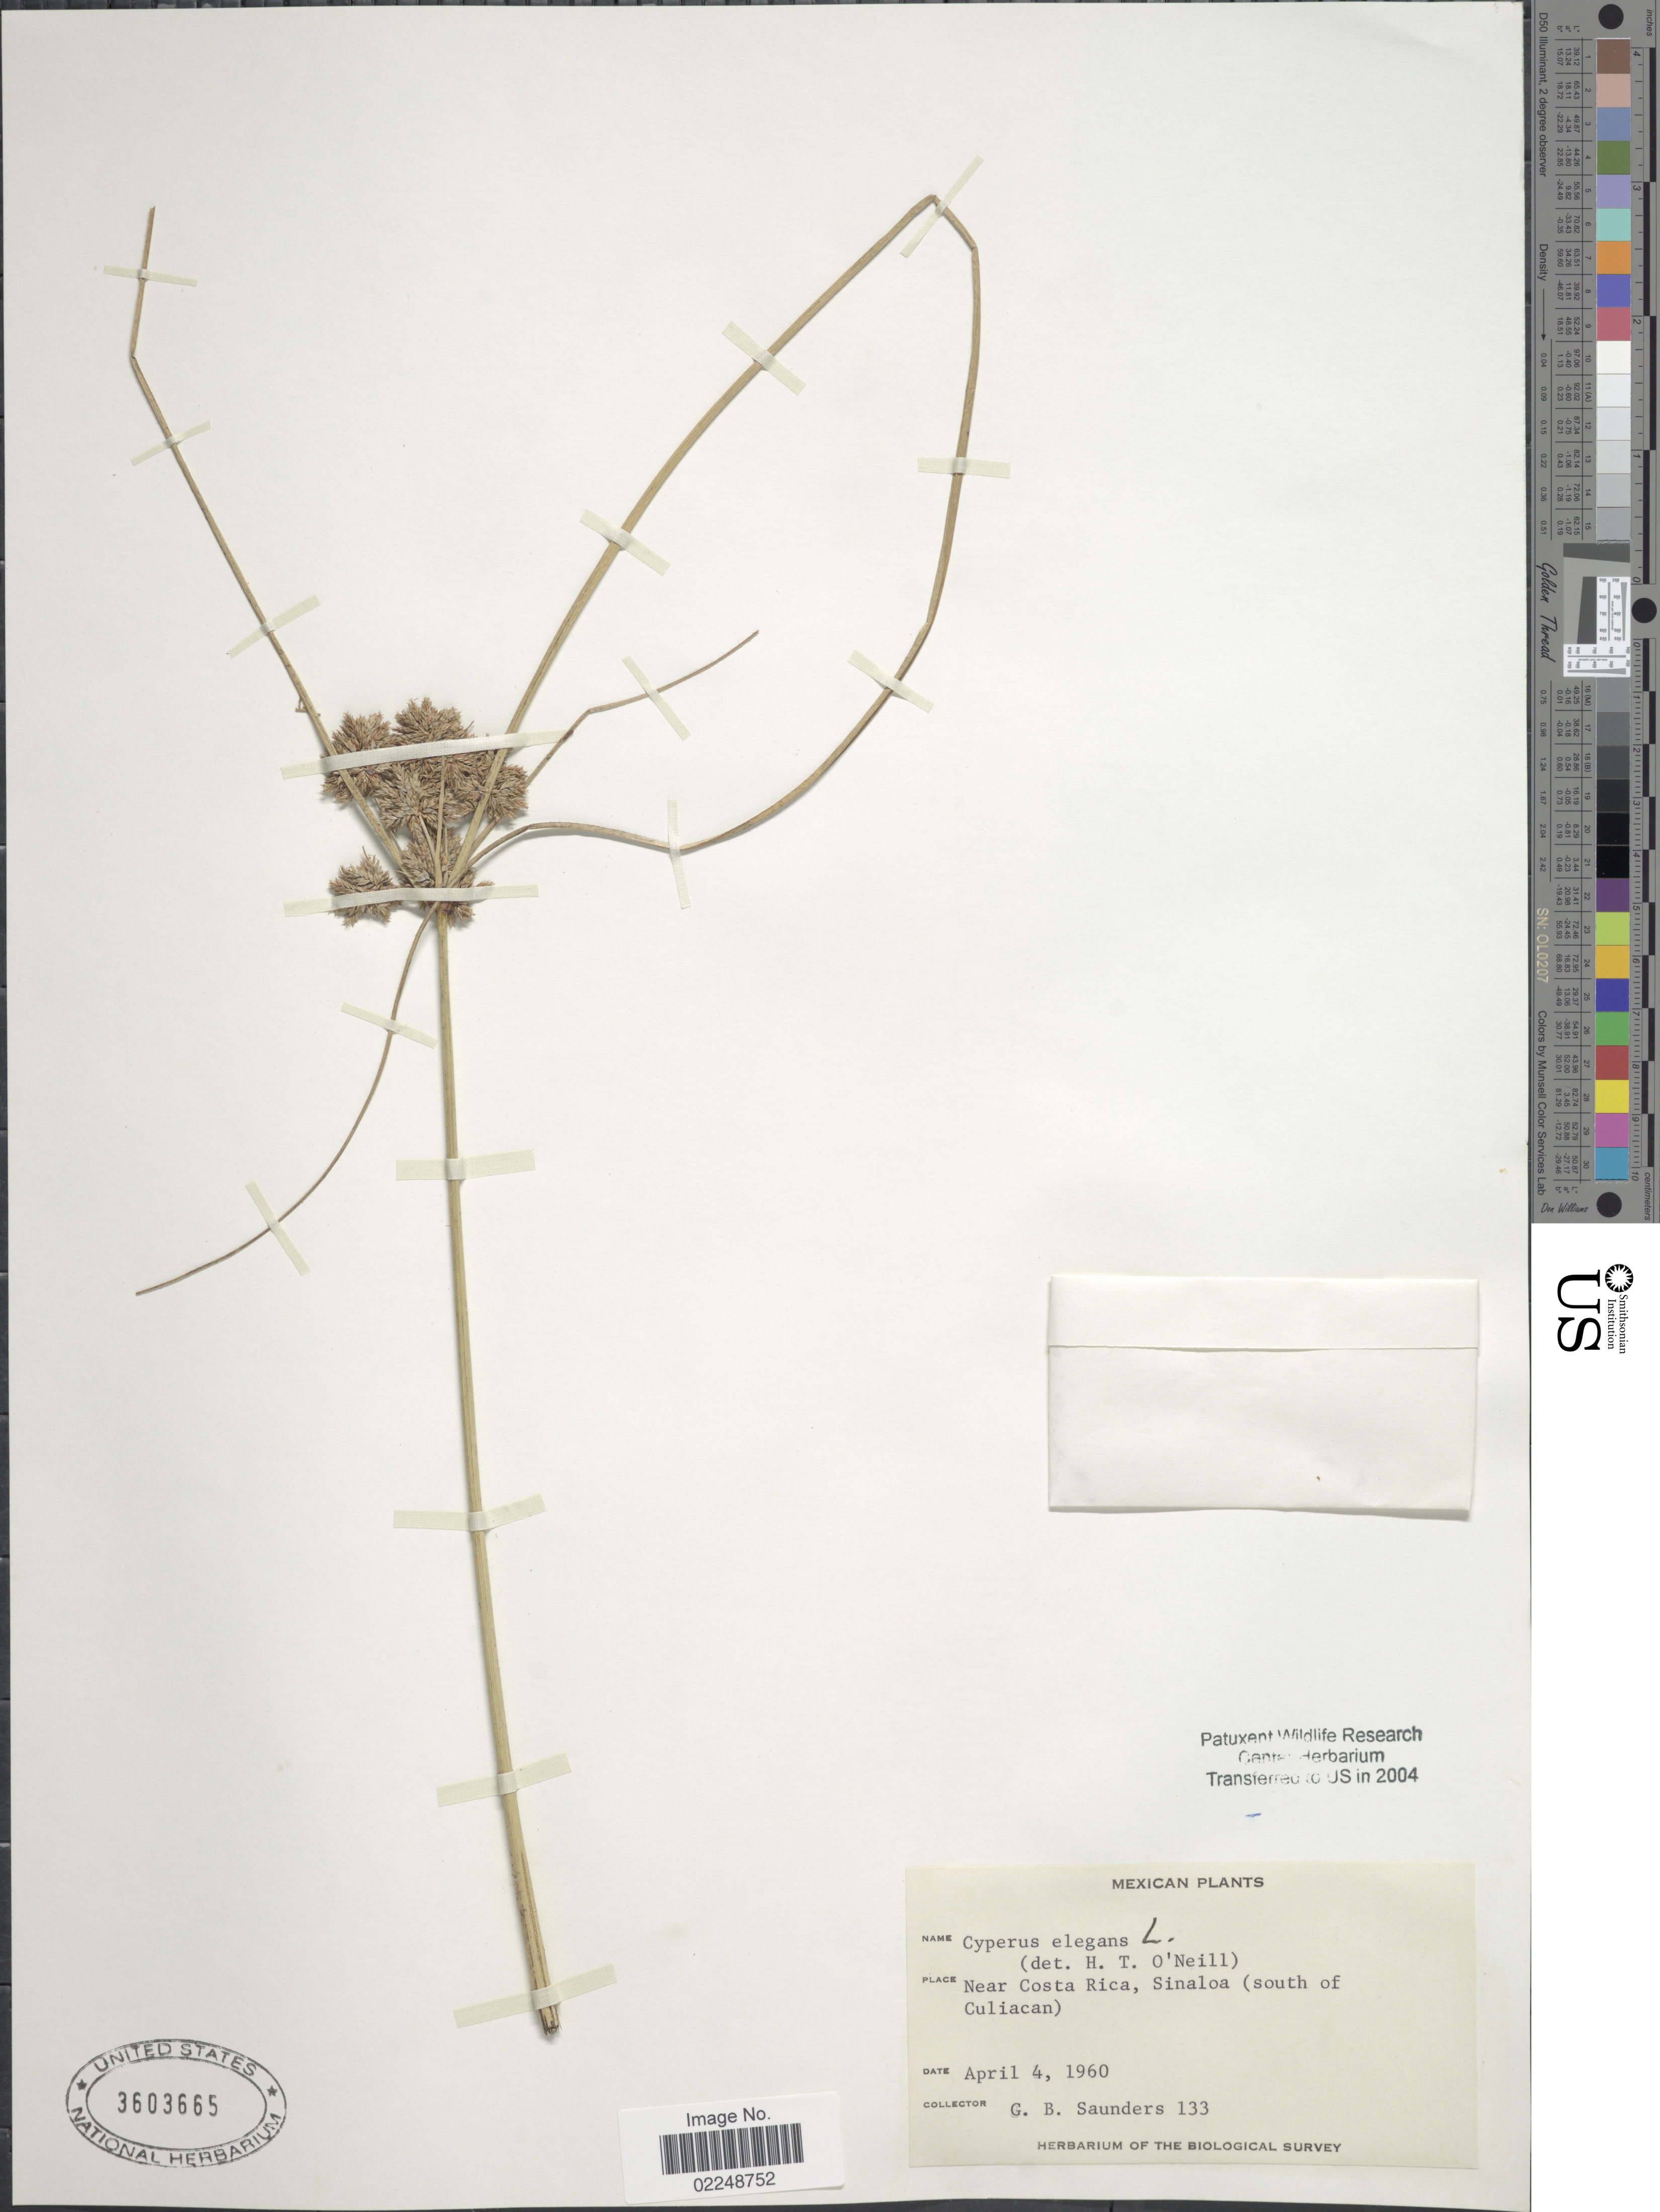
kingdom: Plantae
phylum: Tracheophyta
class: Liliopsida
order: Poales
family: Cyperaceae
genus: Cyperus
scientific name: Cyperus elegans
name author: L.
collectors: G. B. Saunders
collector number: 133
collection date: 1960-04-04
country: Mexico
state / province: Sinaloa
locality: Near Costa Rica, Sinaloa (south of Culiacan)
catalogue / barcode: US 3603665